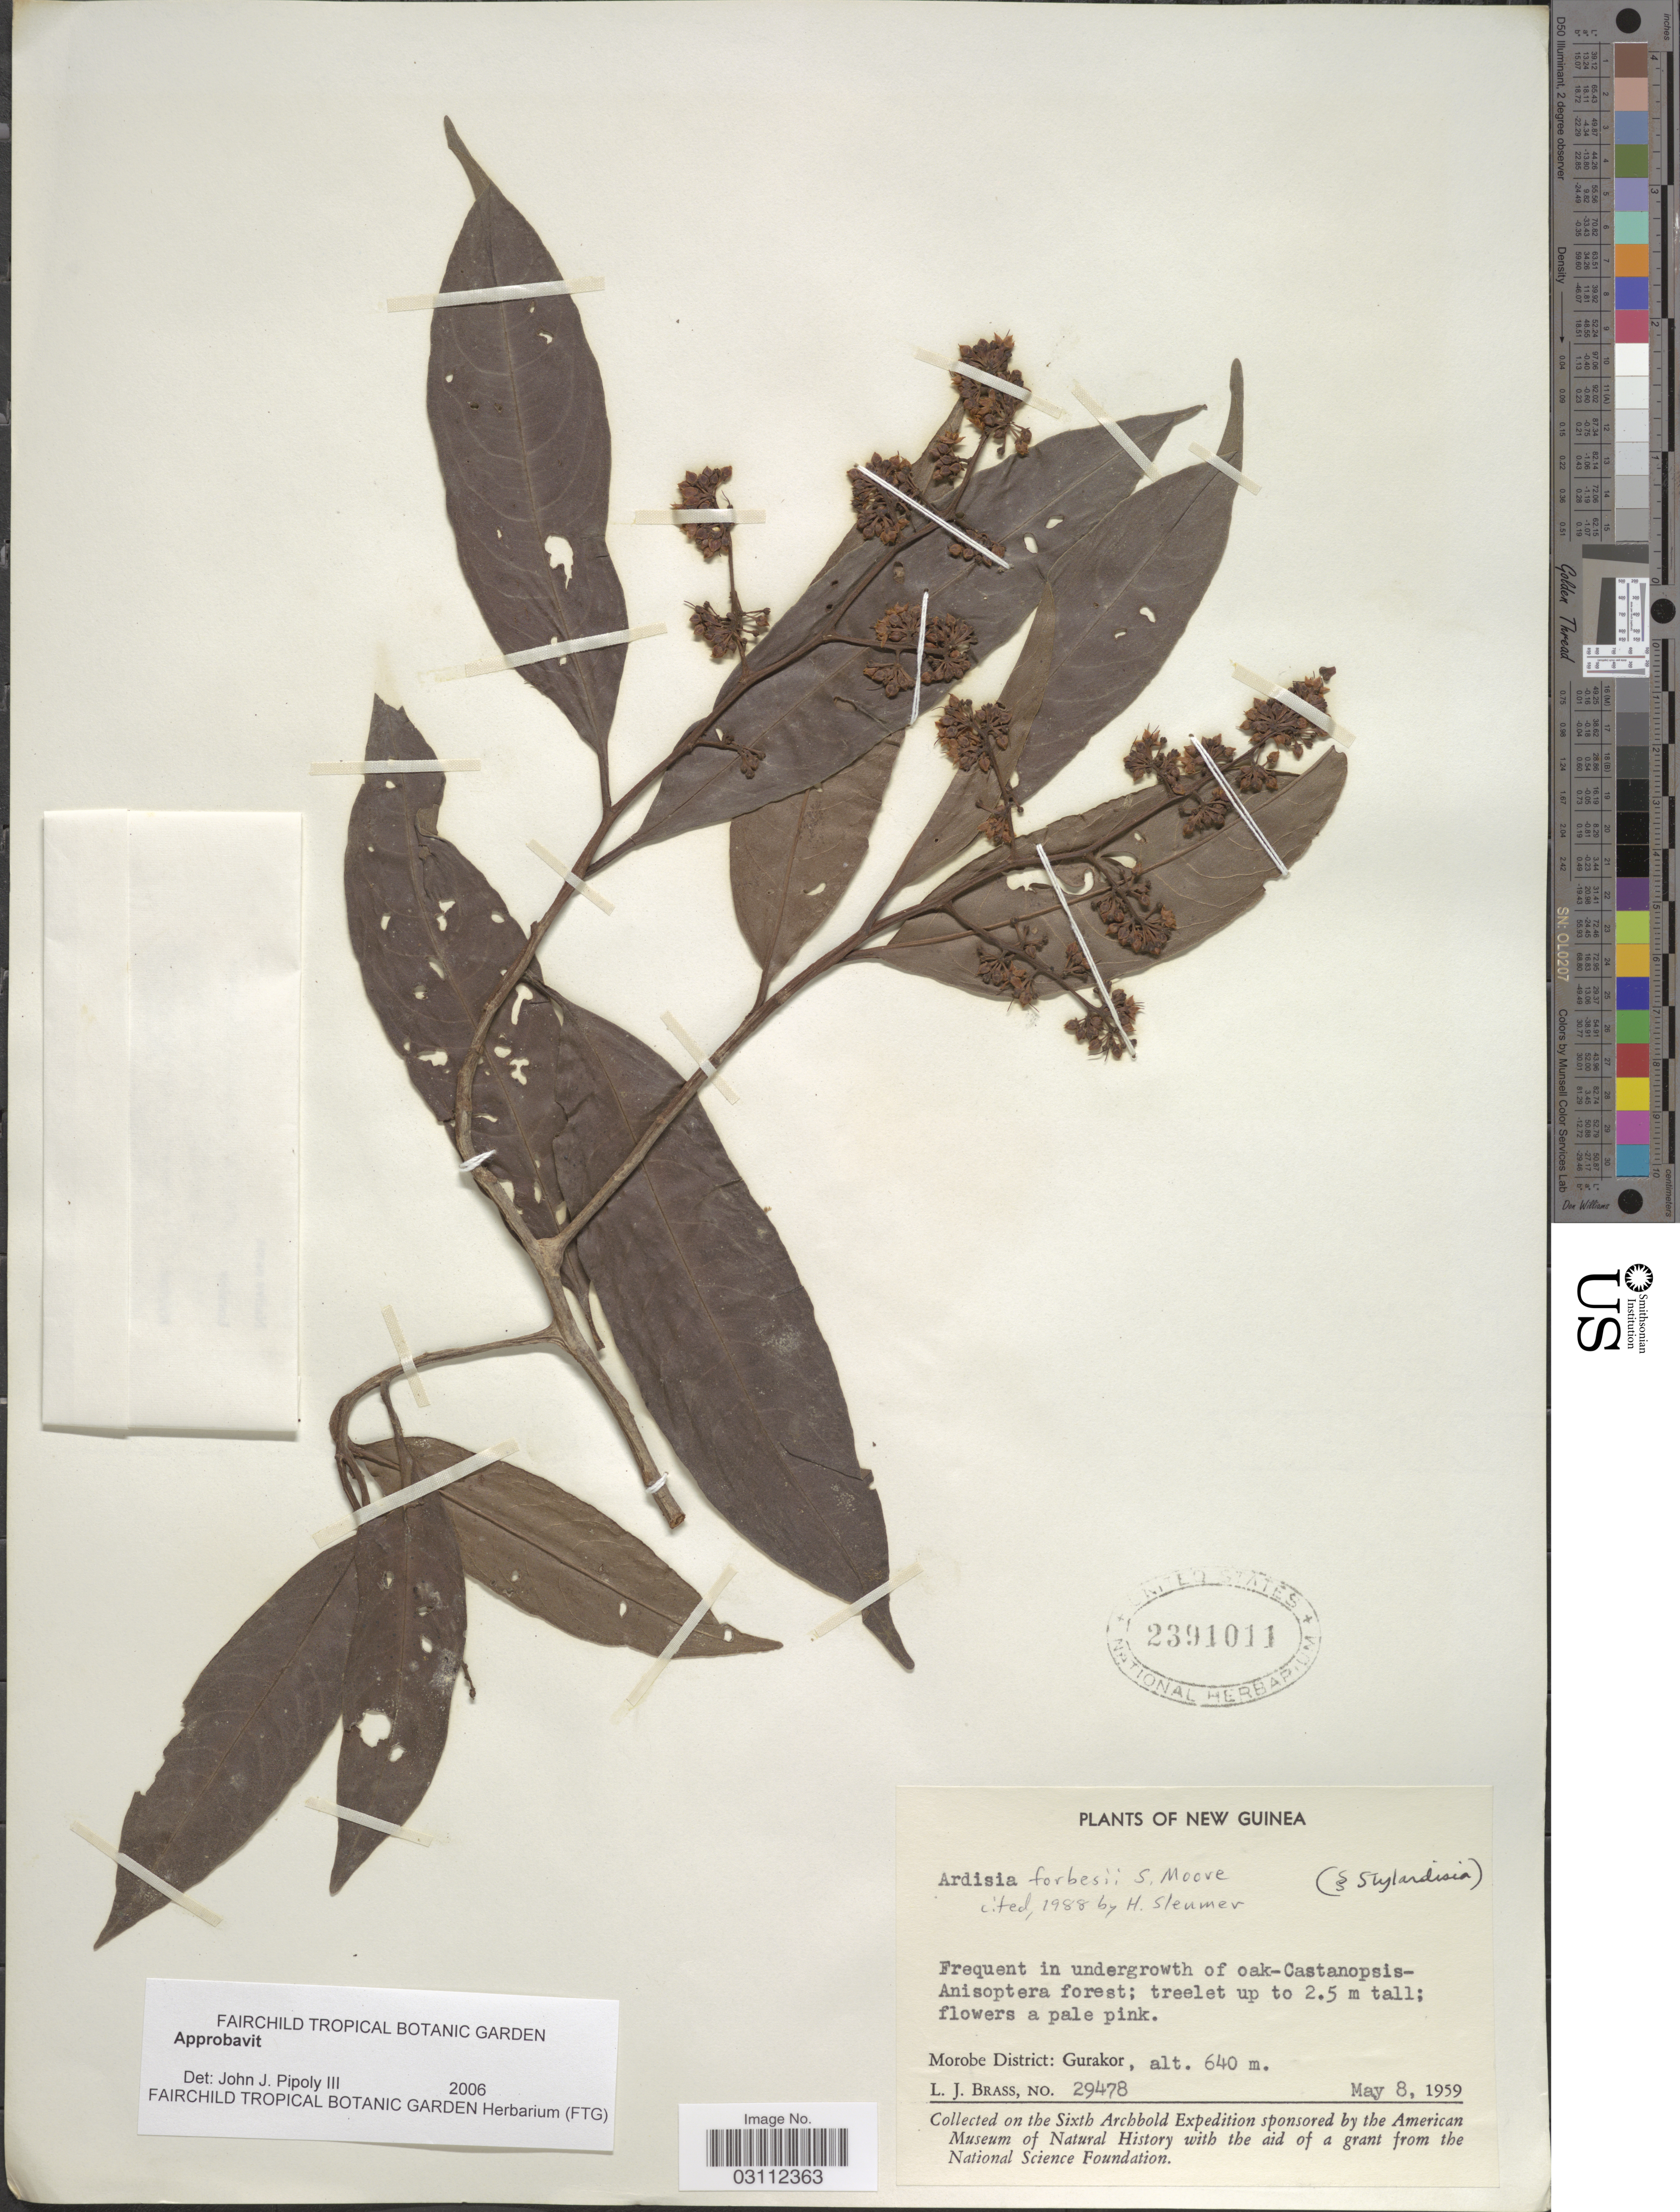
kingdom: Plantae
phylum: Tracheophyta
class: Magnoliopsida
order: Ericales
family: Primulaceae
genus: Ardisia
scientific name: Ardisia forbesii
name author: S. Moore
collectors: L. J. Brass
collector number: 29478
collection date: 1959-05-08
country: Papua New Guinea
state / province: Morobe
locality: New Guinea. Morobe District: Gurakor.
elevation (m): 640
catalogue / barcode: US 2391011